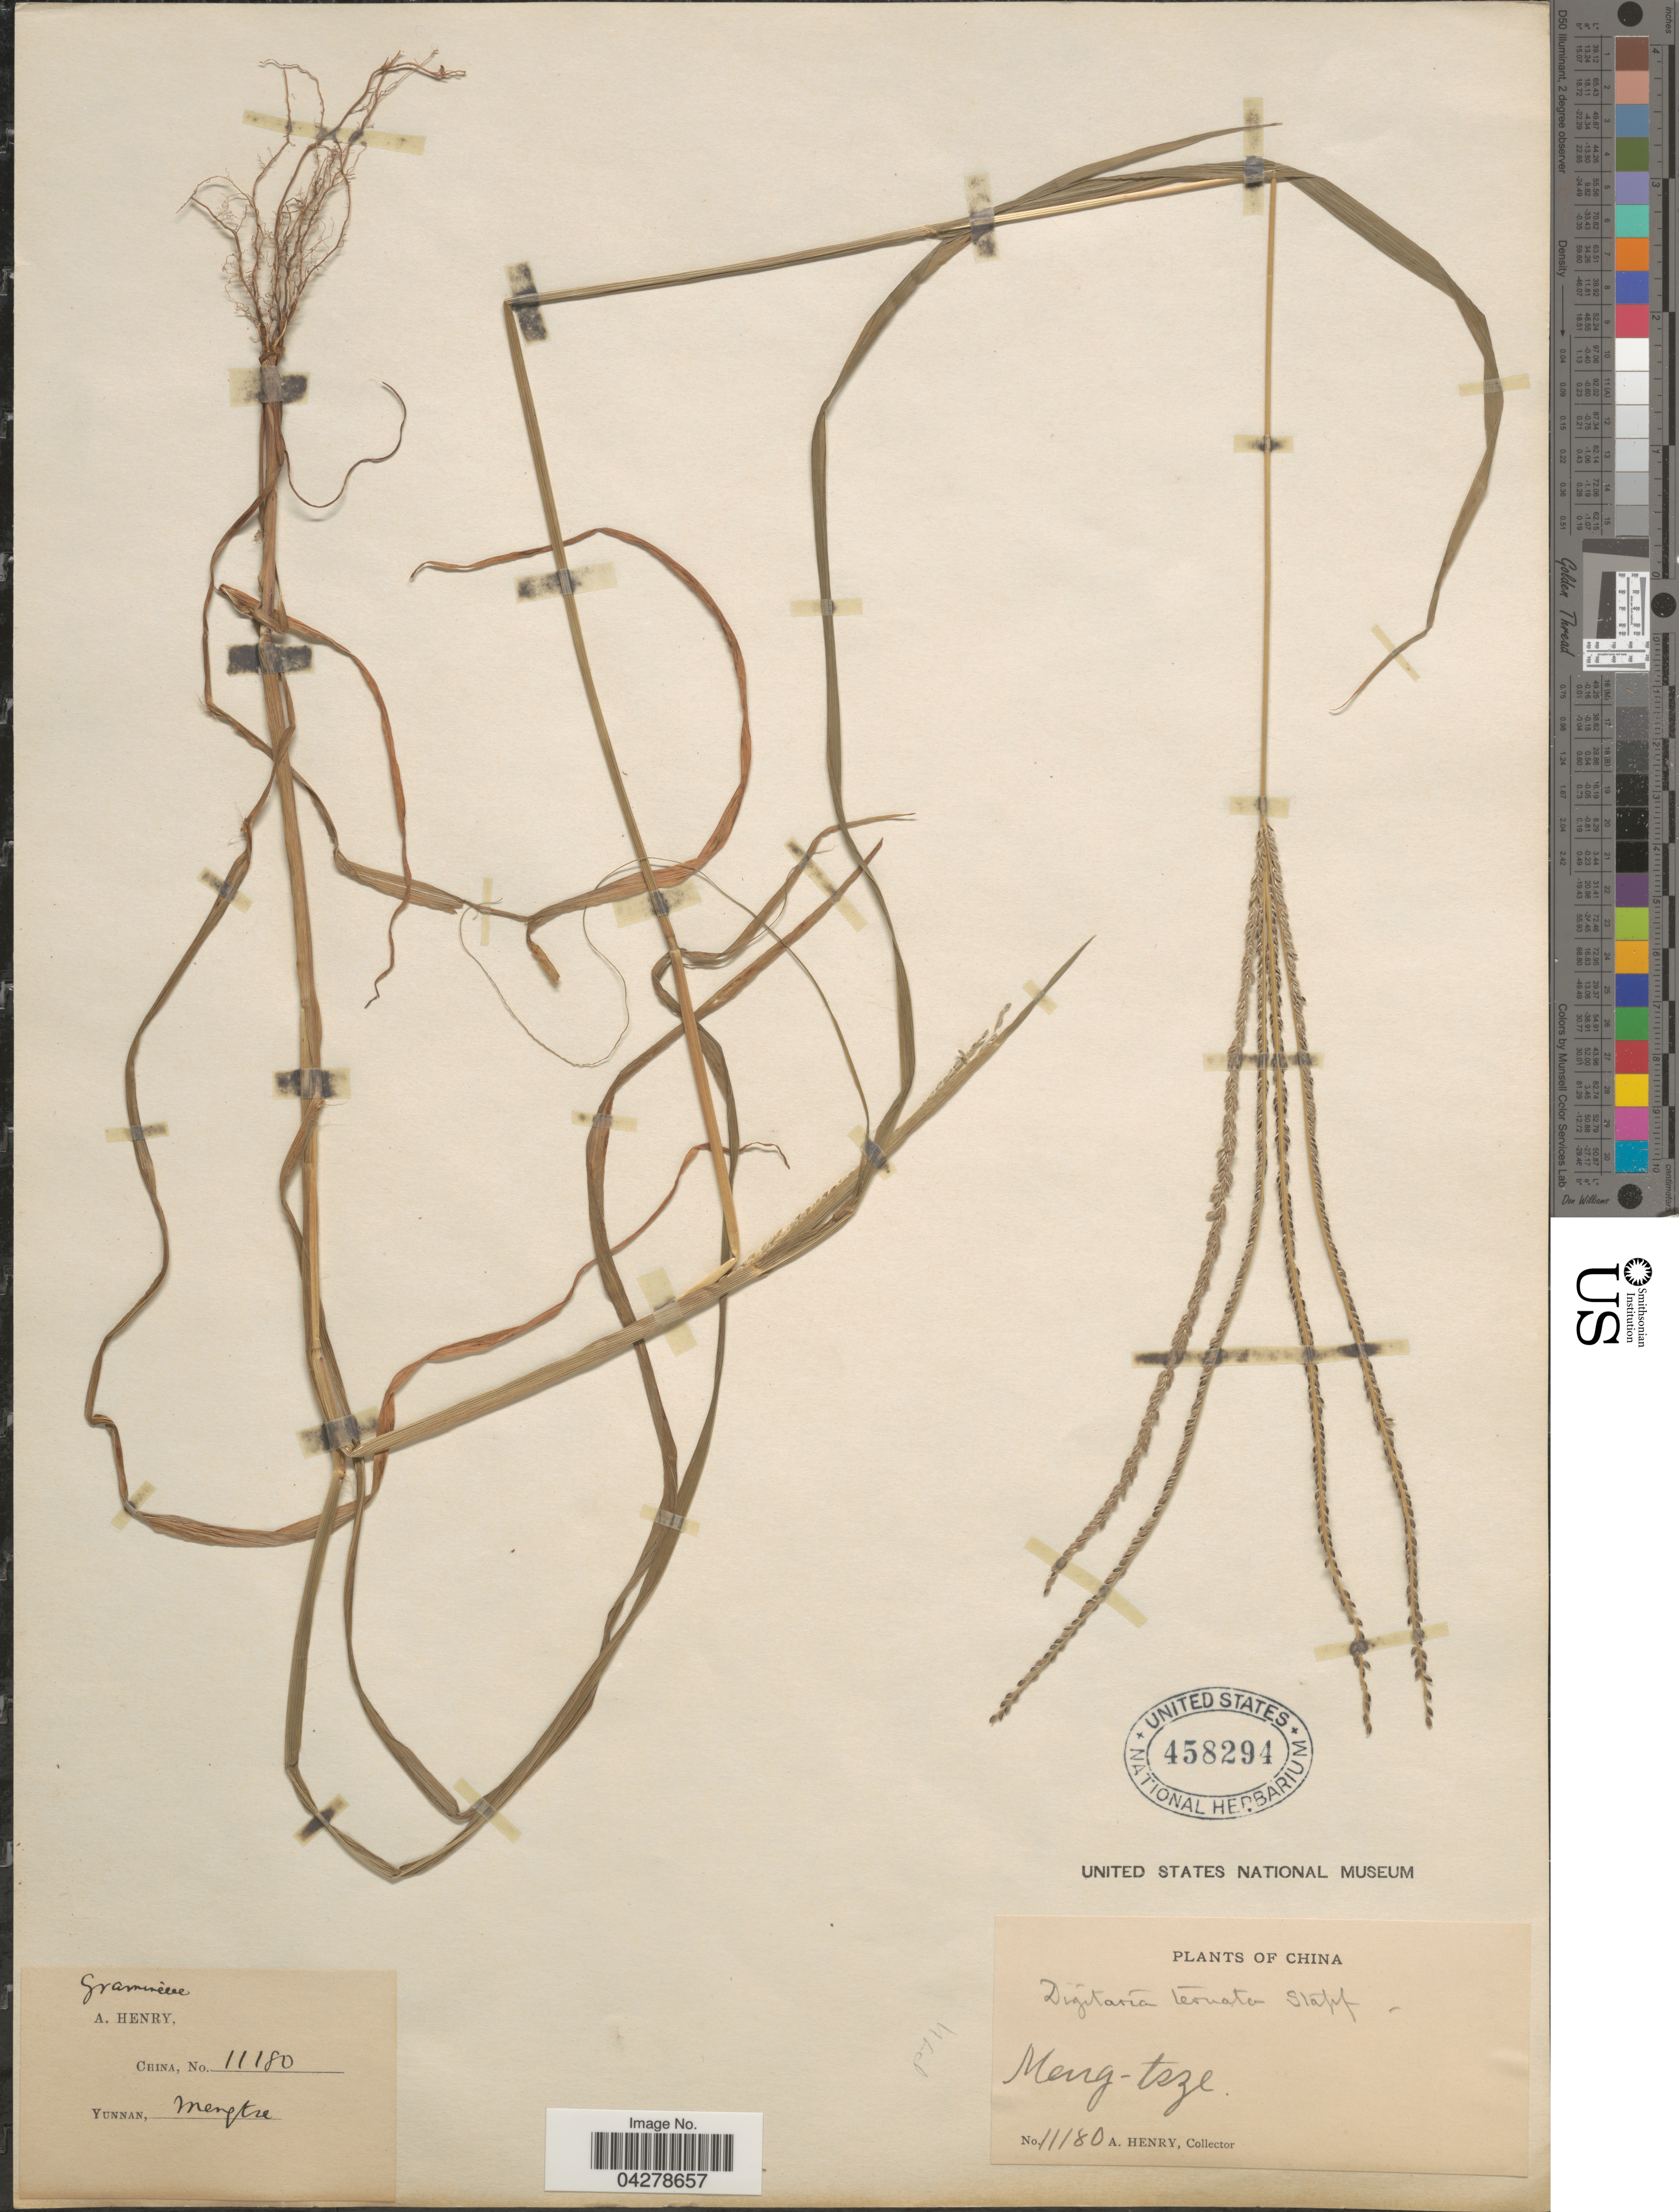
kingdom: Plantae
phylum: Tracheophyta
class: Liliopsida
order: Poales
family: Poaceae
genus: Digitaria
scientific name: Digitaria ternata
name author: (Hochr. ex A. Rich.) Stapf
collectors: A. Henry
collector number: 11180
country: China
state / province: Yunnan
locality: Meng-tsze.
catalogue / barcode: US 458294